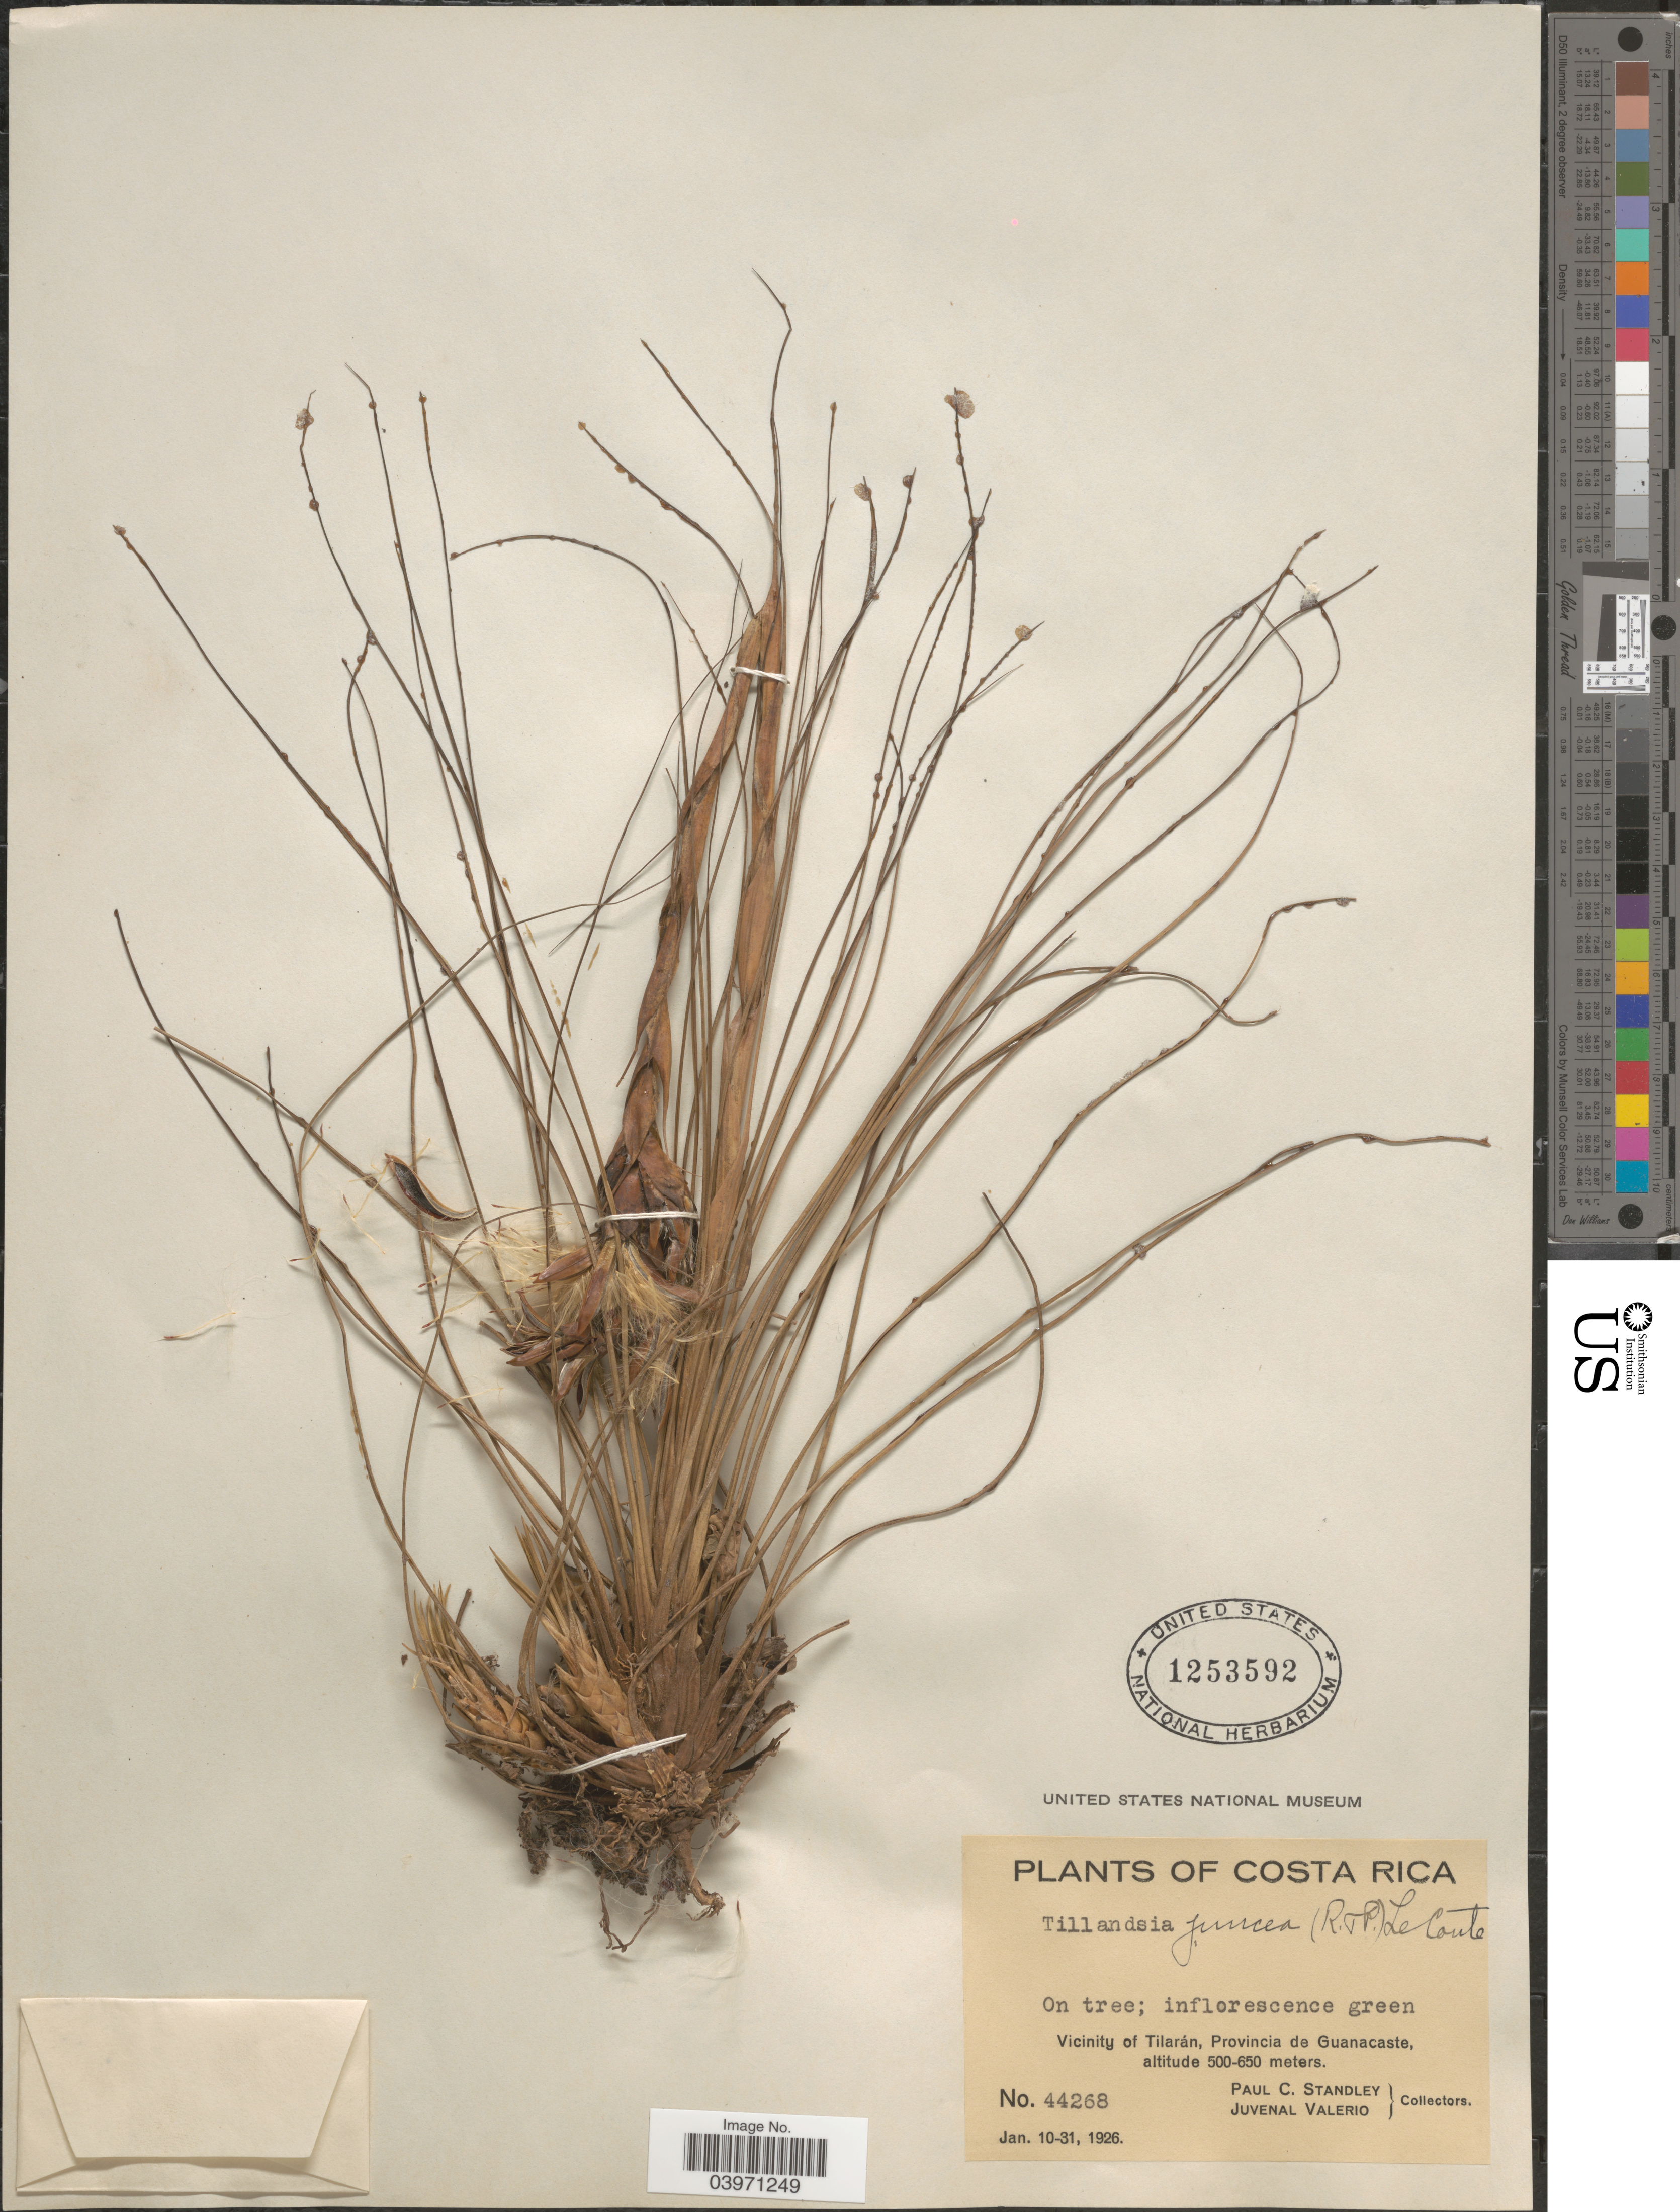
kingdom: Plantae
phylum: Tracheophyta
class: Liliopsida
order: Poales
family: Bromeliaceae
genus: Tillandsia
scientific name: Tillandsia juncea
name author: (Ruiz & Pav.) Poir.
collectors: P. C. Standley & J. Valerio R.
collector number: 44268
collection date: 1926-01-10/1926-01-31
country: Costa Rica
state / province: Guanacaste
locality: Vicinity of Tilarán.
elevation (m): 500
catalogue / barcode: US 1253592